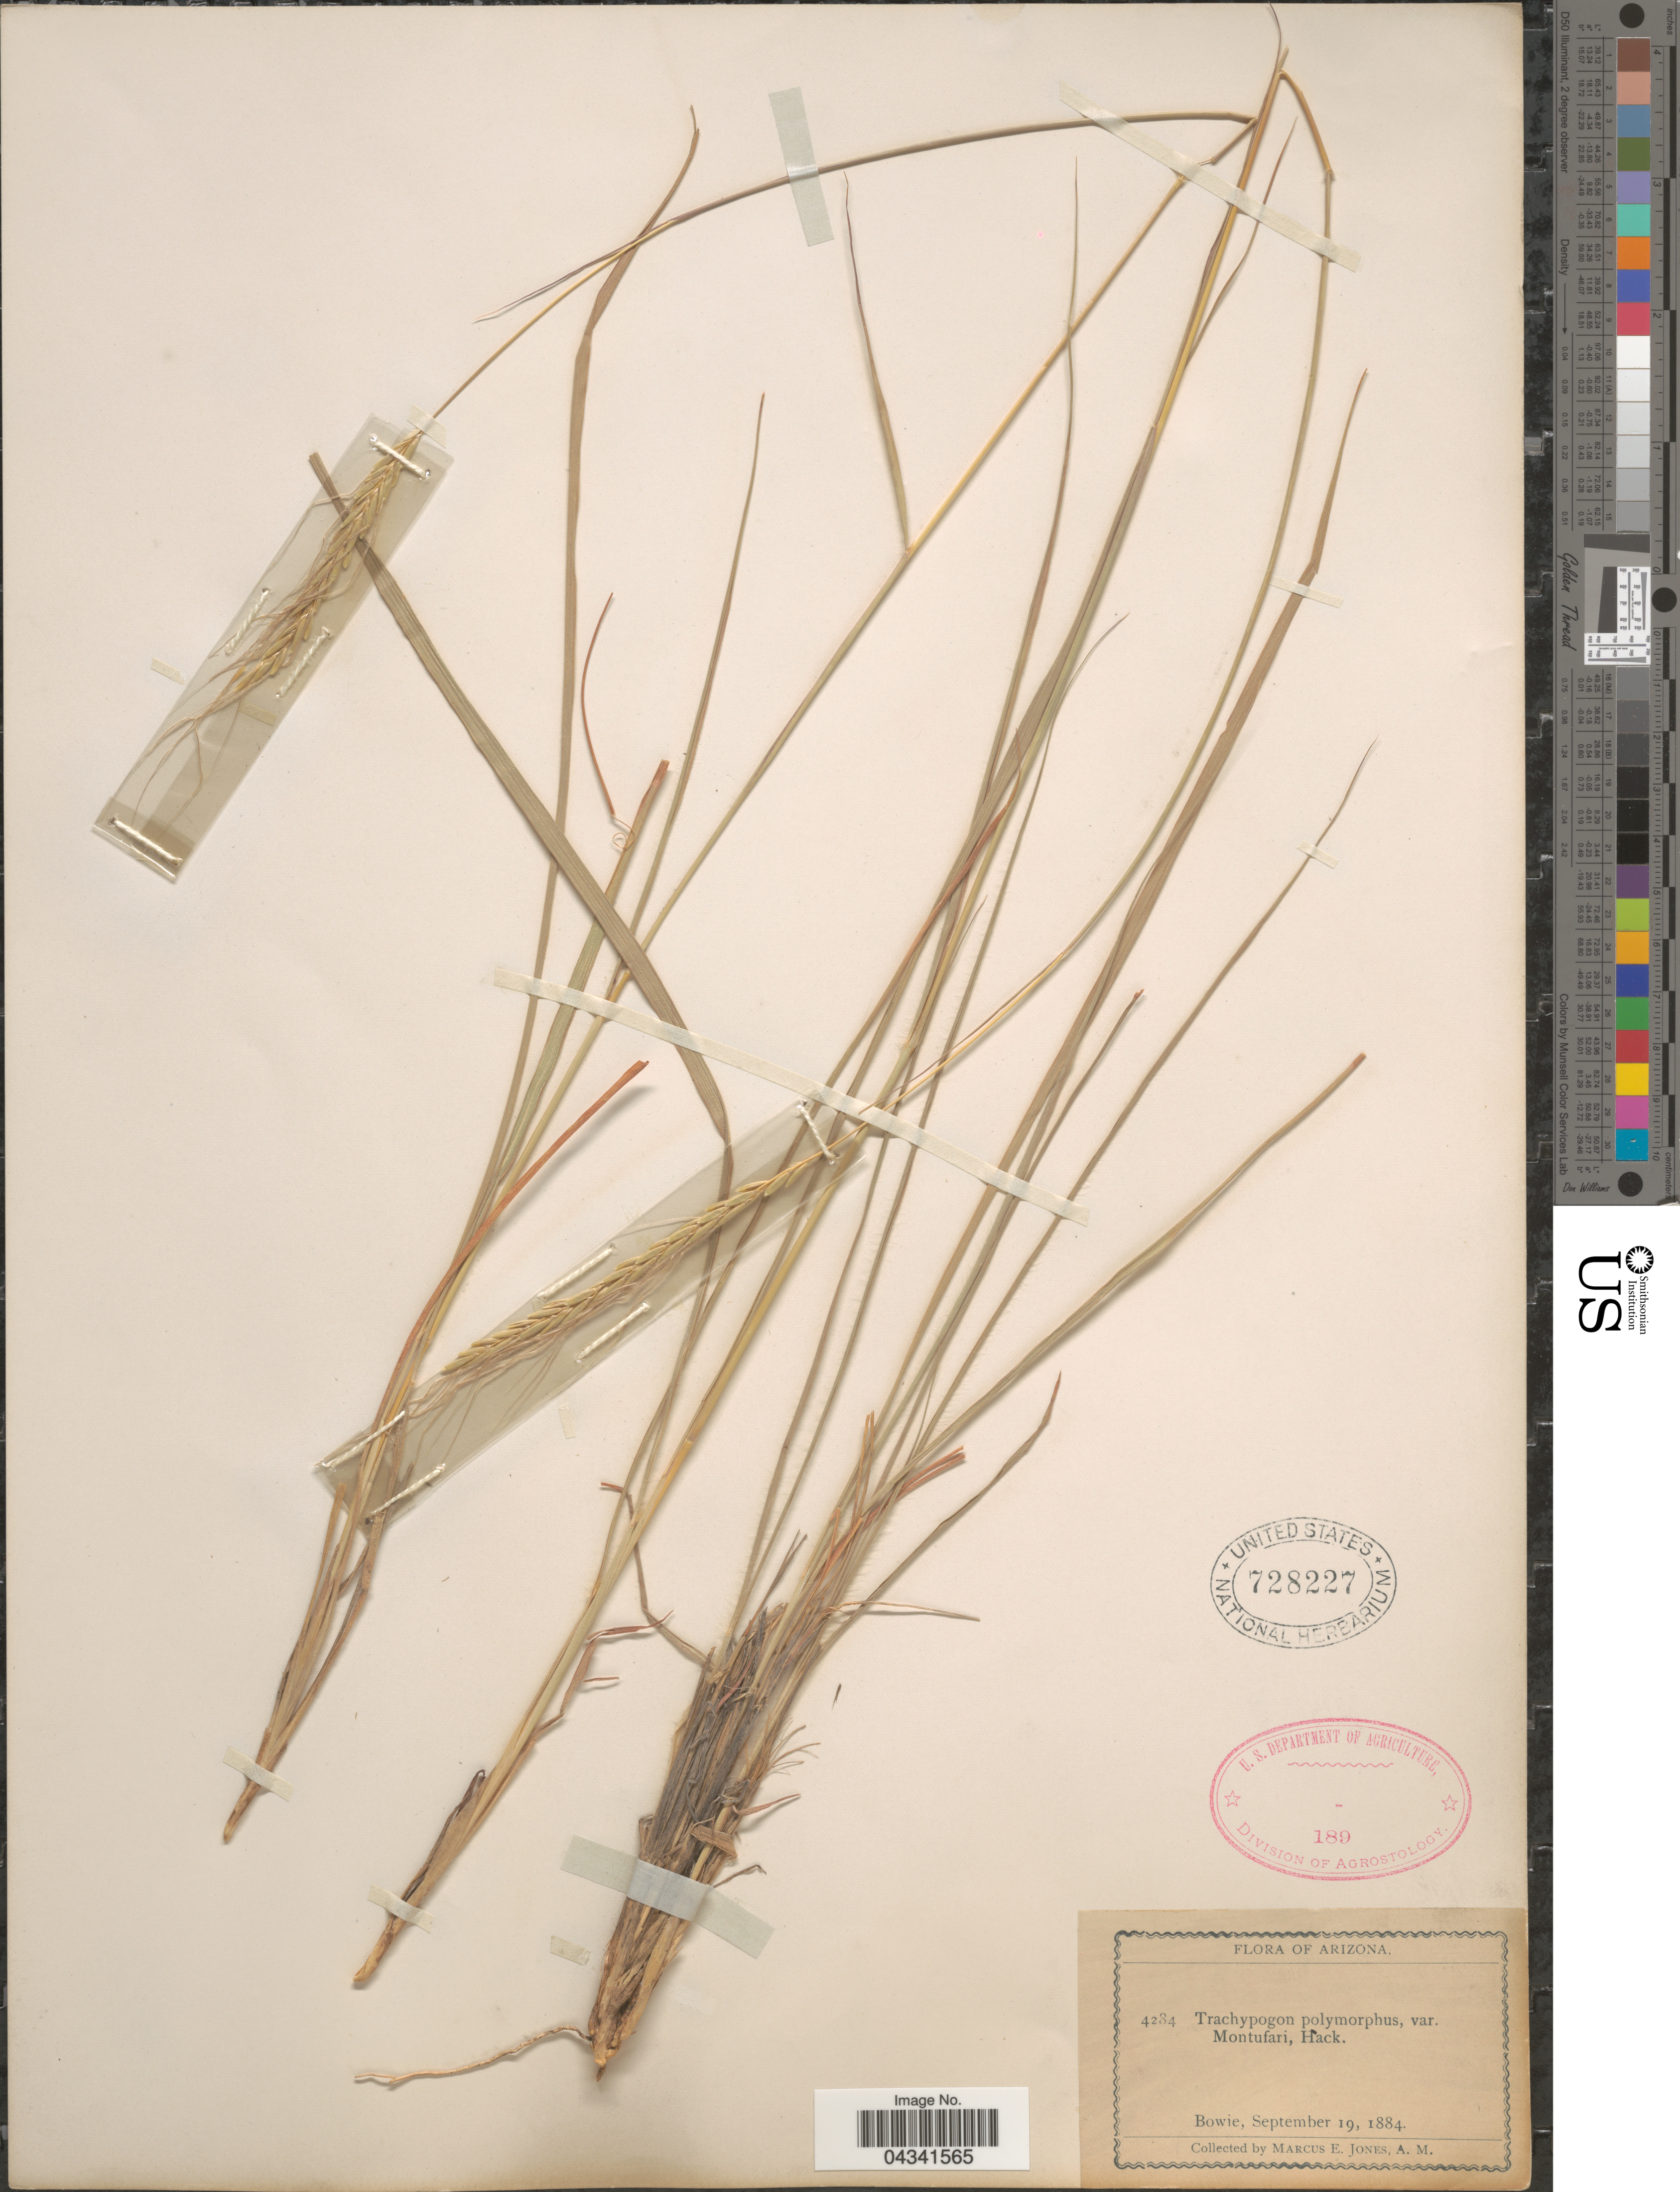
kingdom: Plantae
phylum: Tracheophyta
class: Liliopsida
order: Poales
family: Poaceae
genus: Trachypogon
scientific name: Trachypogon spicatus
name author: (L. f.) Kuntze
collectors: M. E. Jones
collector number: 4284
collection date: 1884-09-19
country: United States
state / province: Arizona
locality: Bowie.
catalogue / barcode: US 728227